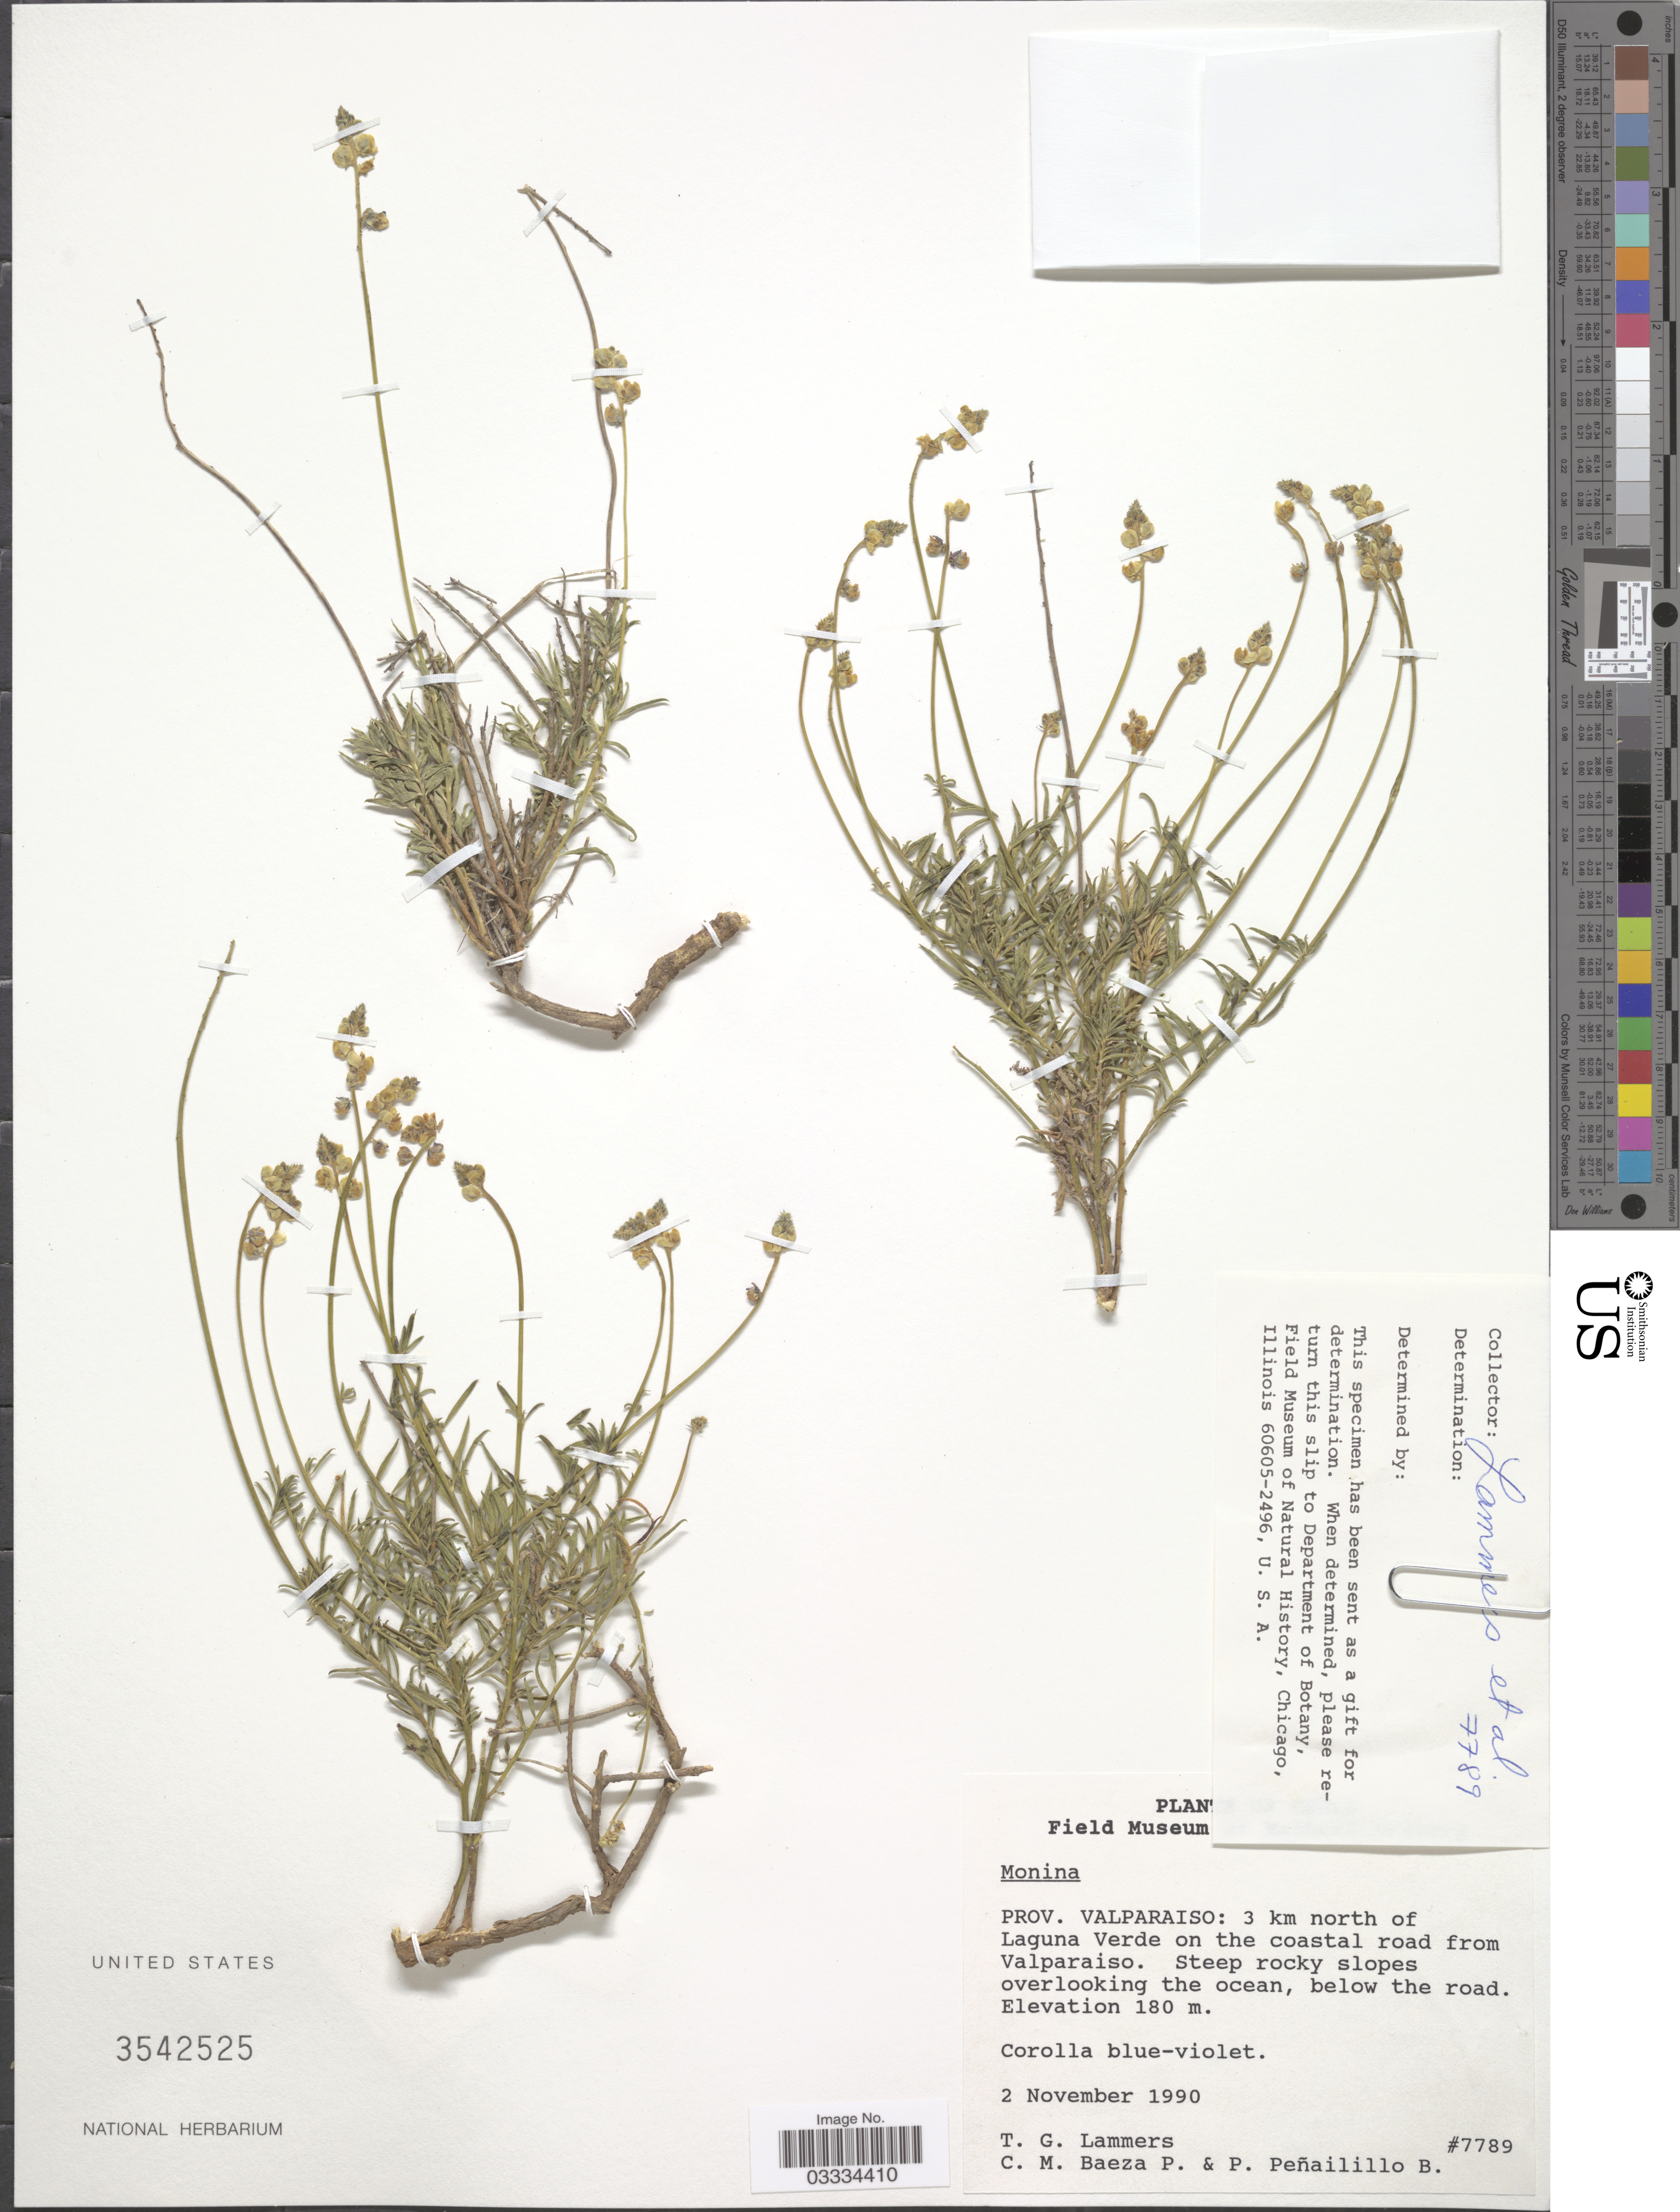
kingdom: Plantae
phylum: Tracheophyta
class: Magnoliopsida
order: Fabales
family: Polygalaceae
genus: Polygala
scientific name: Polygala sp.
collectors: T. Lammers, C. Baeza & P. Peñailillo B.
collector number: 7789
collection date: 1990-11-02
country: Chile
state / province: Valparaíso (V)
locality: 3 km north of Lagun Verde on the coastal road from Valparaiso.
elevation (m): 180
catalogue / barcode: US 3542525